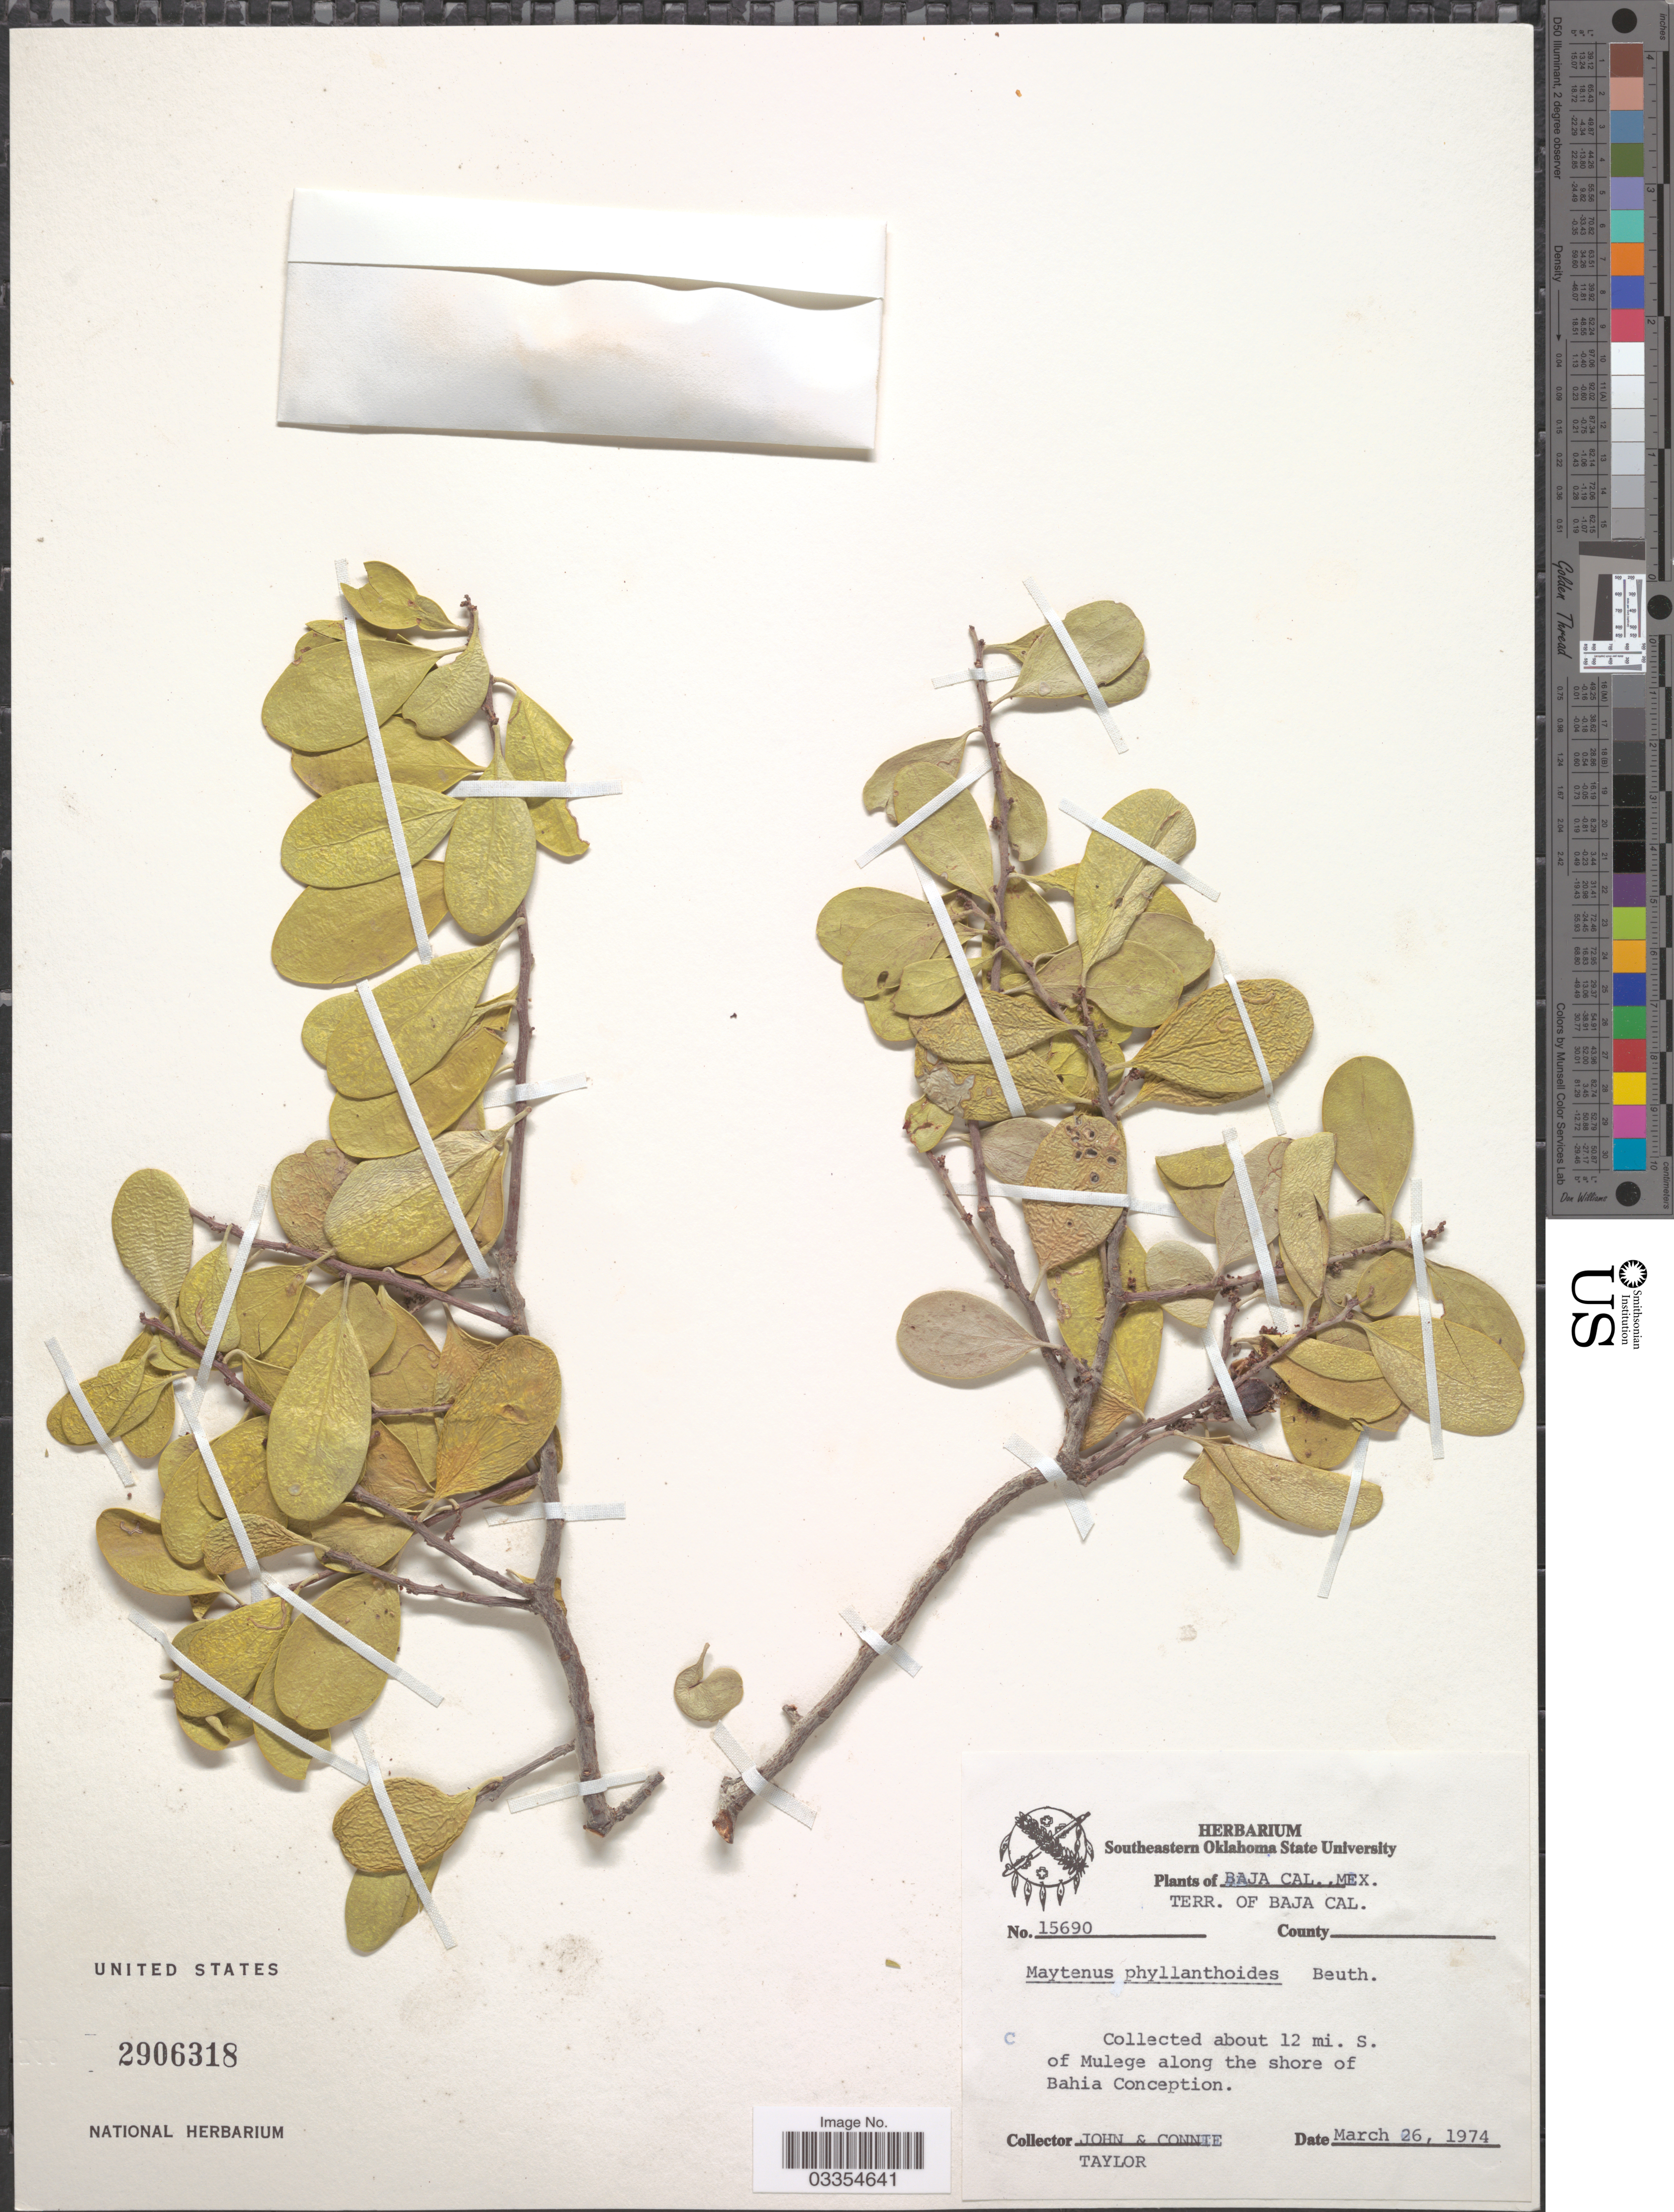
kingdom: Plantae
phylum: Tracheophyta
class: Magnoliopsida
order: Celastrales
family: Celastraceae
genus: Tricerma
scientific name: Tricerma phyllanthoides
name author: (Benth.) Lundell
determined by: Strong, Mark T., (BOT), Smithsonian Institution - National Museum of Natural History (UNITED STATES)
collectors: J. Taylor & C. Taylor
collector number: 15690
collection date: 1974-03-26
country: Mexico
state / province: Baja California Sur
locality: About 12 mi. S. of Mulege along the shoreof Bahia Concepcion.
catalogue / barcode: US 2906318